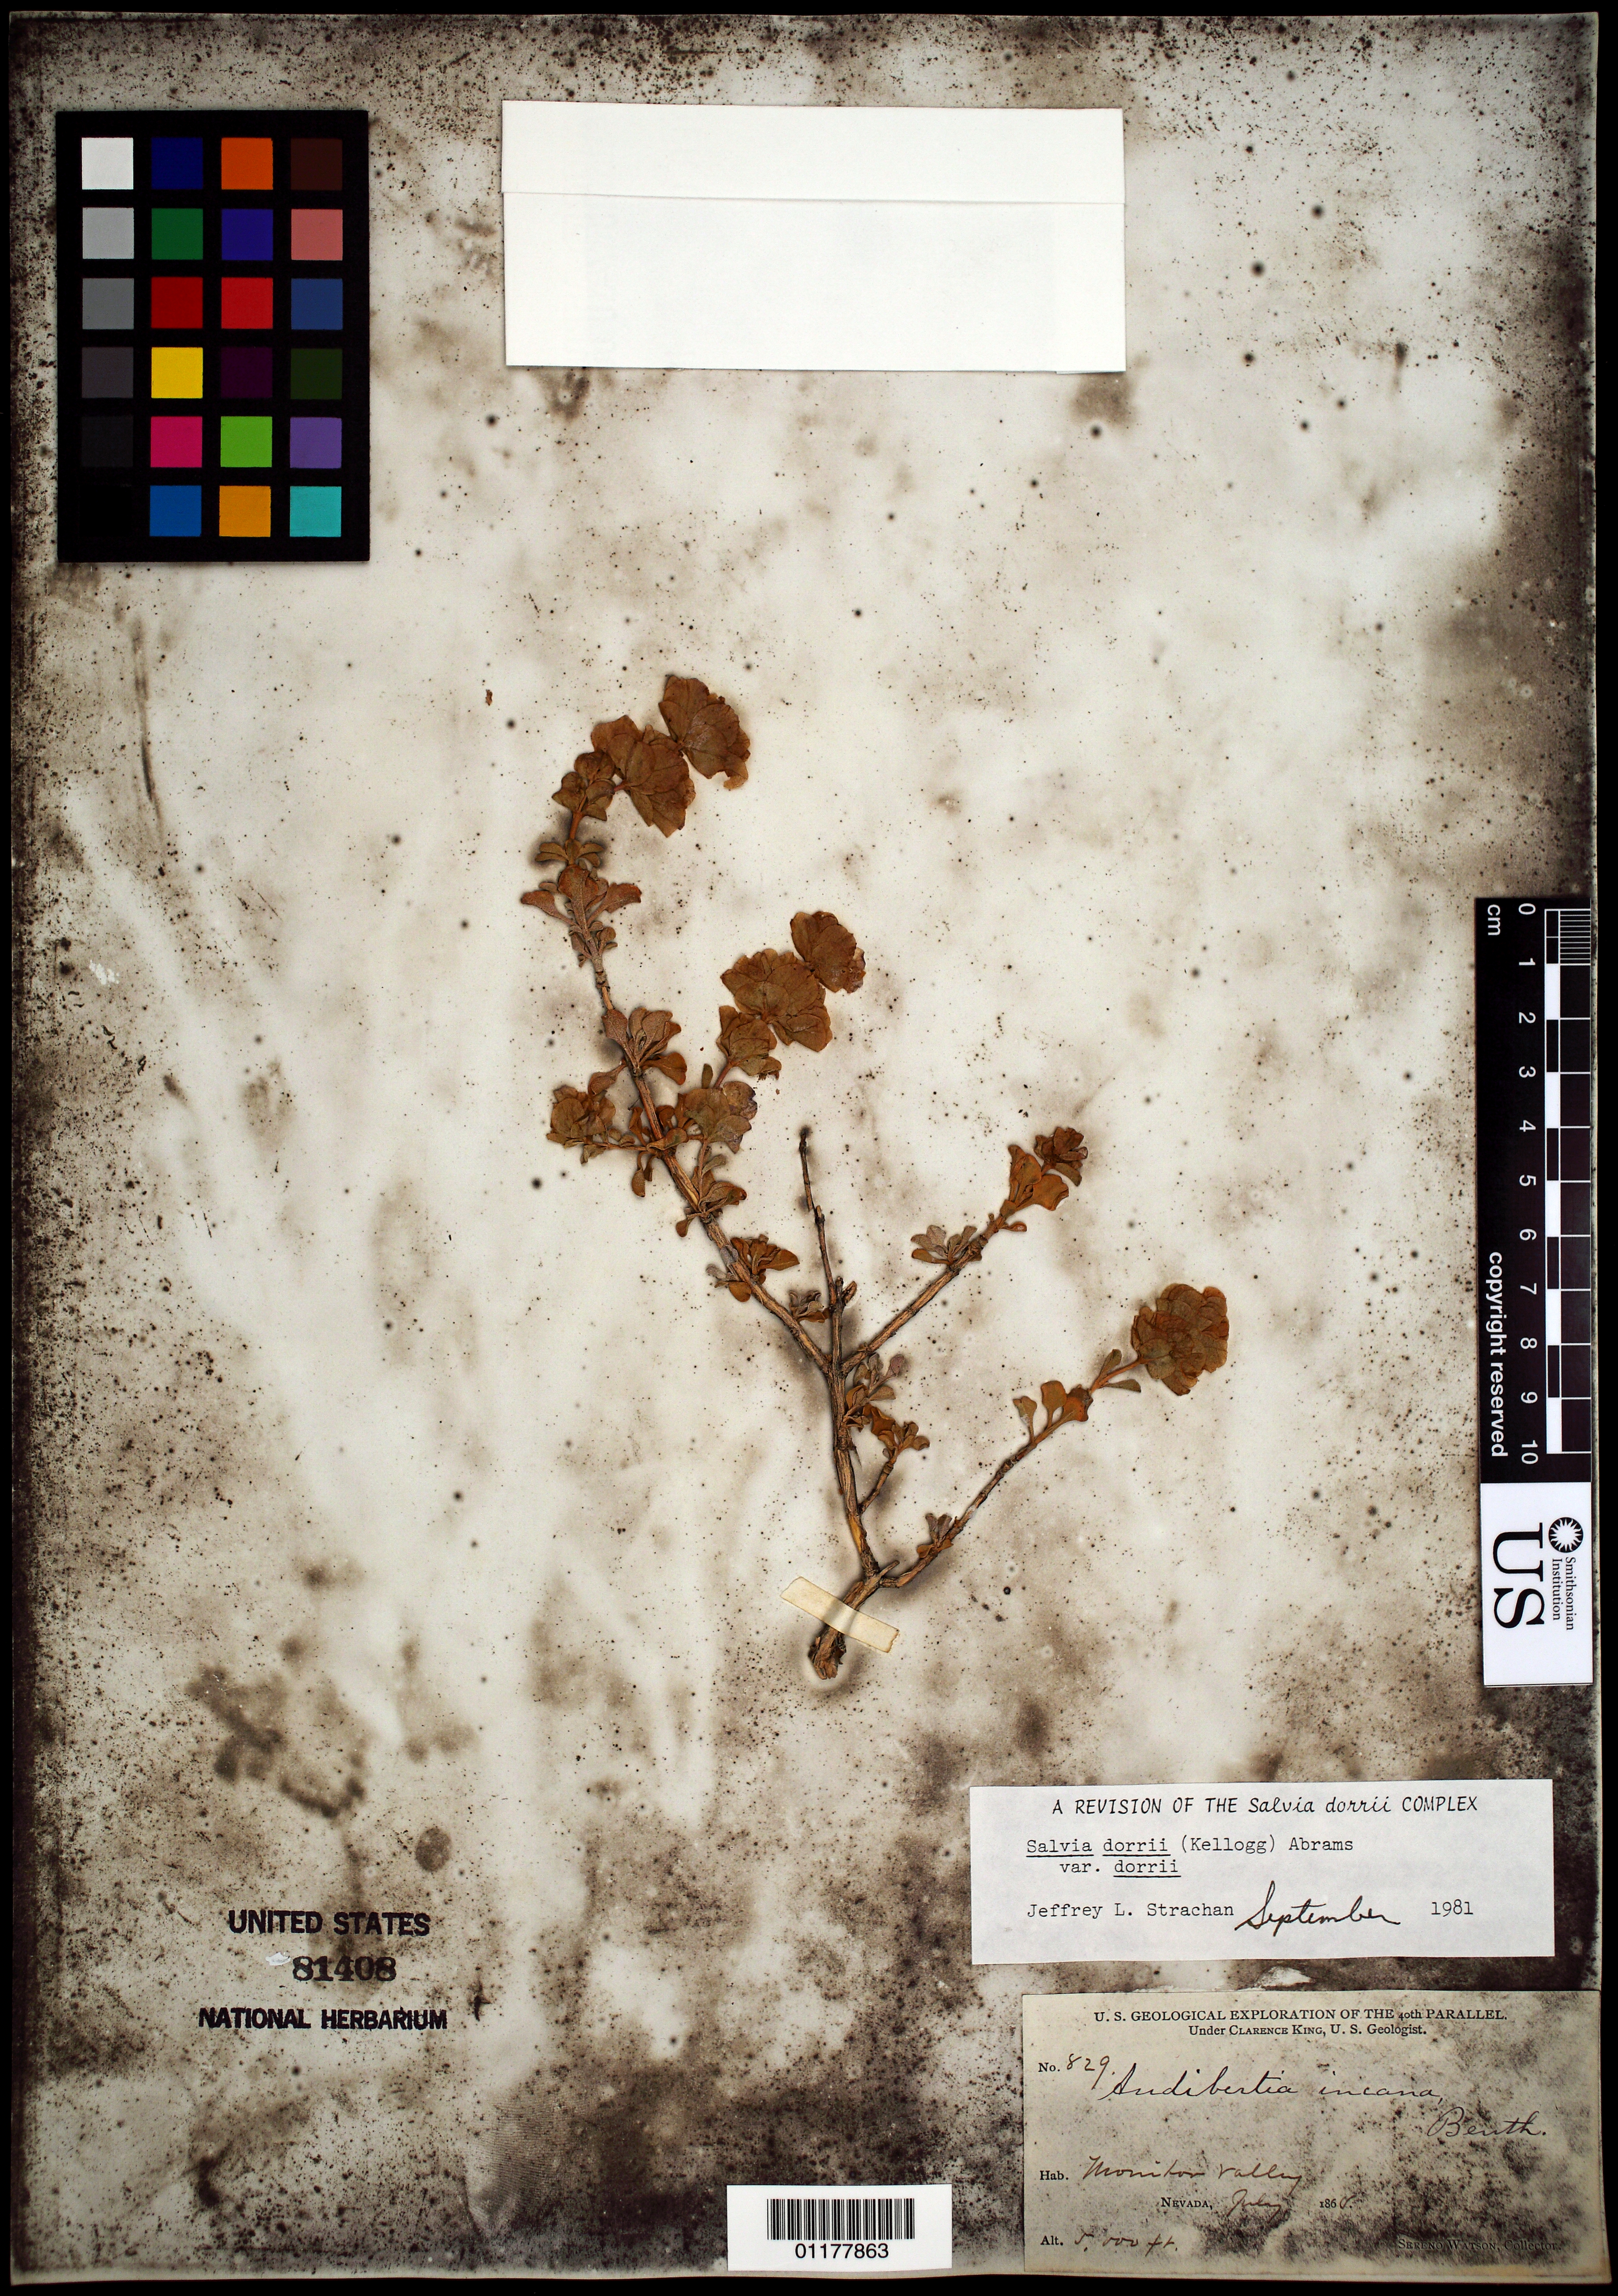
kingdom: Plantae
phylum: Tracheophyta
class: Magnoliopsida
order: Lamiales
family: Lamiaceae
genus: Salvia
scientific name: Salvia dorrii var. dorrii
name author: (Kellogg) Abrams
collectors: S. Watson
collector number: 829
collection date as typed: Jul 1868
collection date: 1868-07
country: United States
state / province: Nevada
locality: Monitor Valley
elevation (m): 1524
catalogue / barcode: US 81408